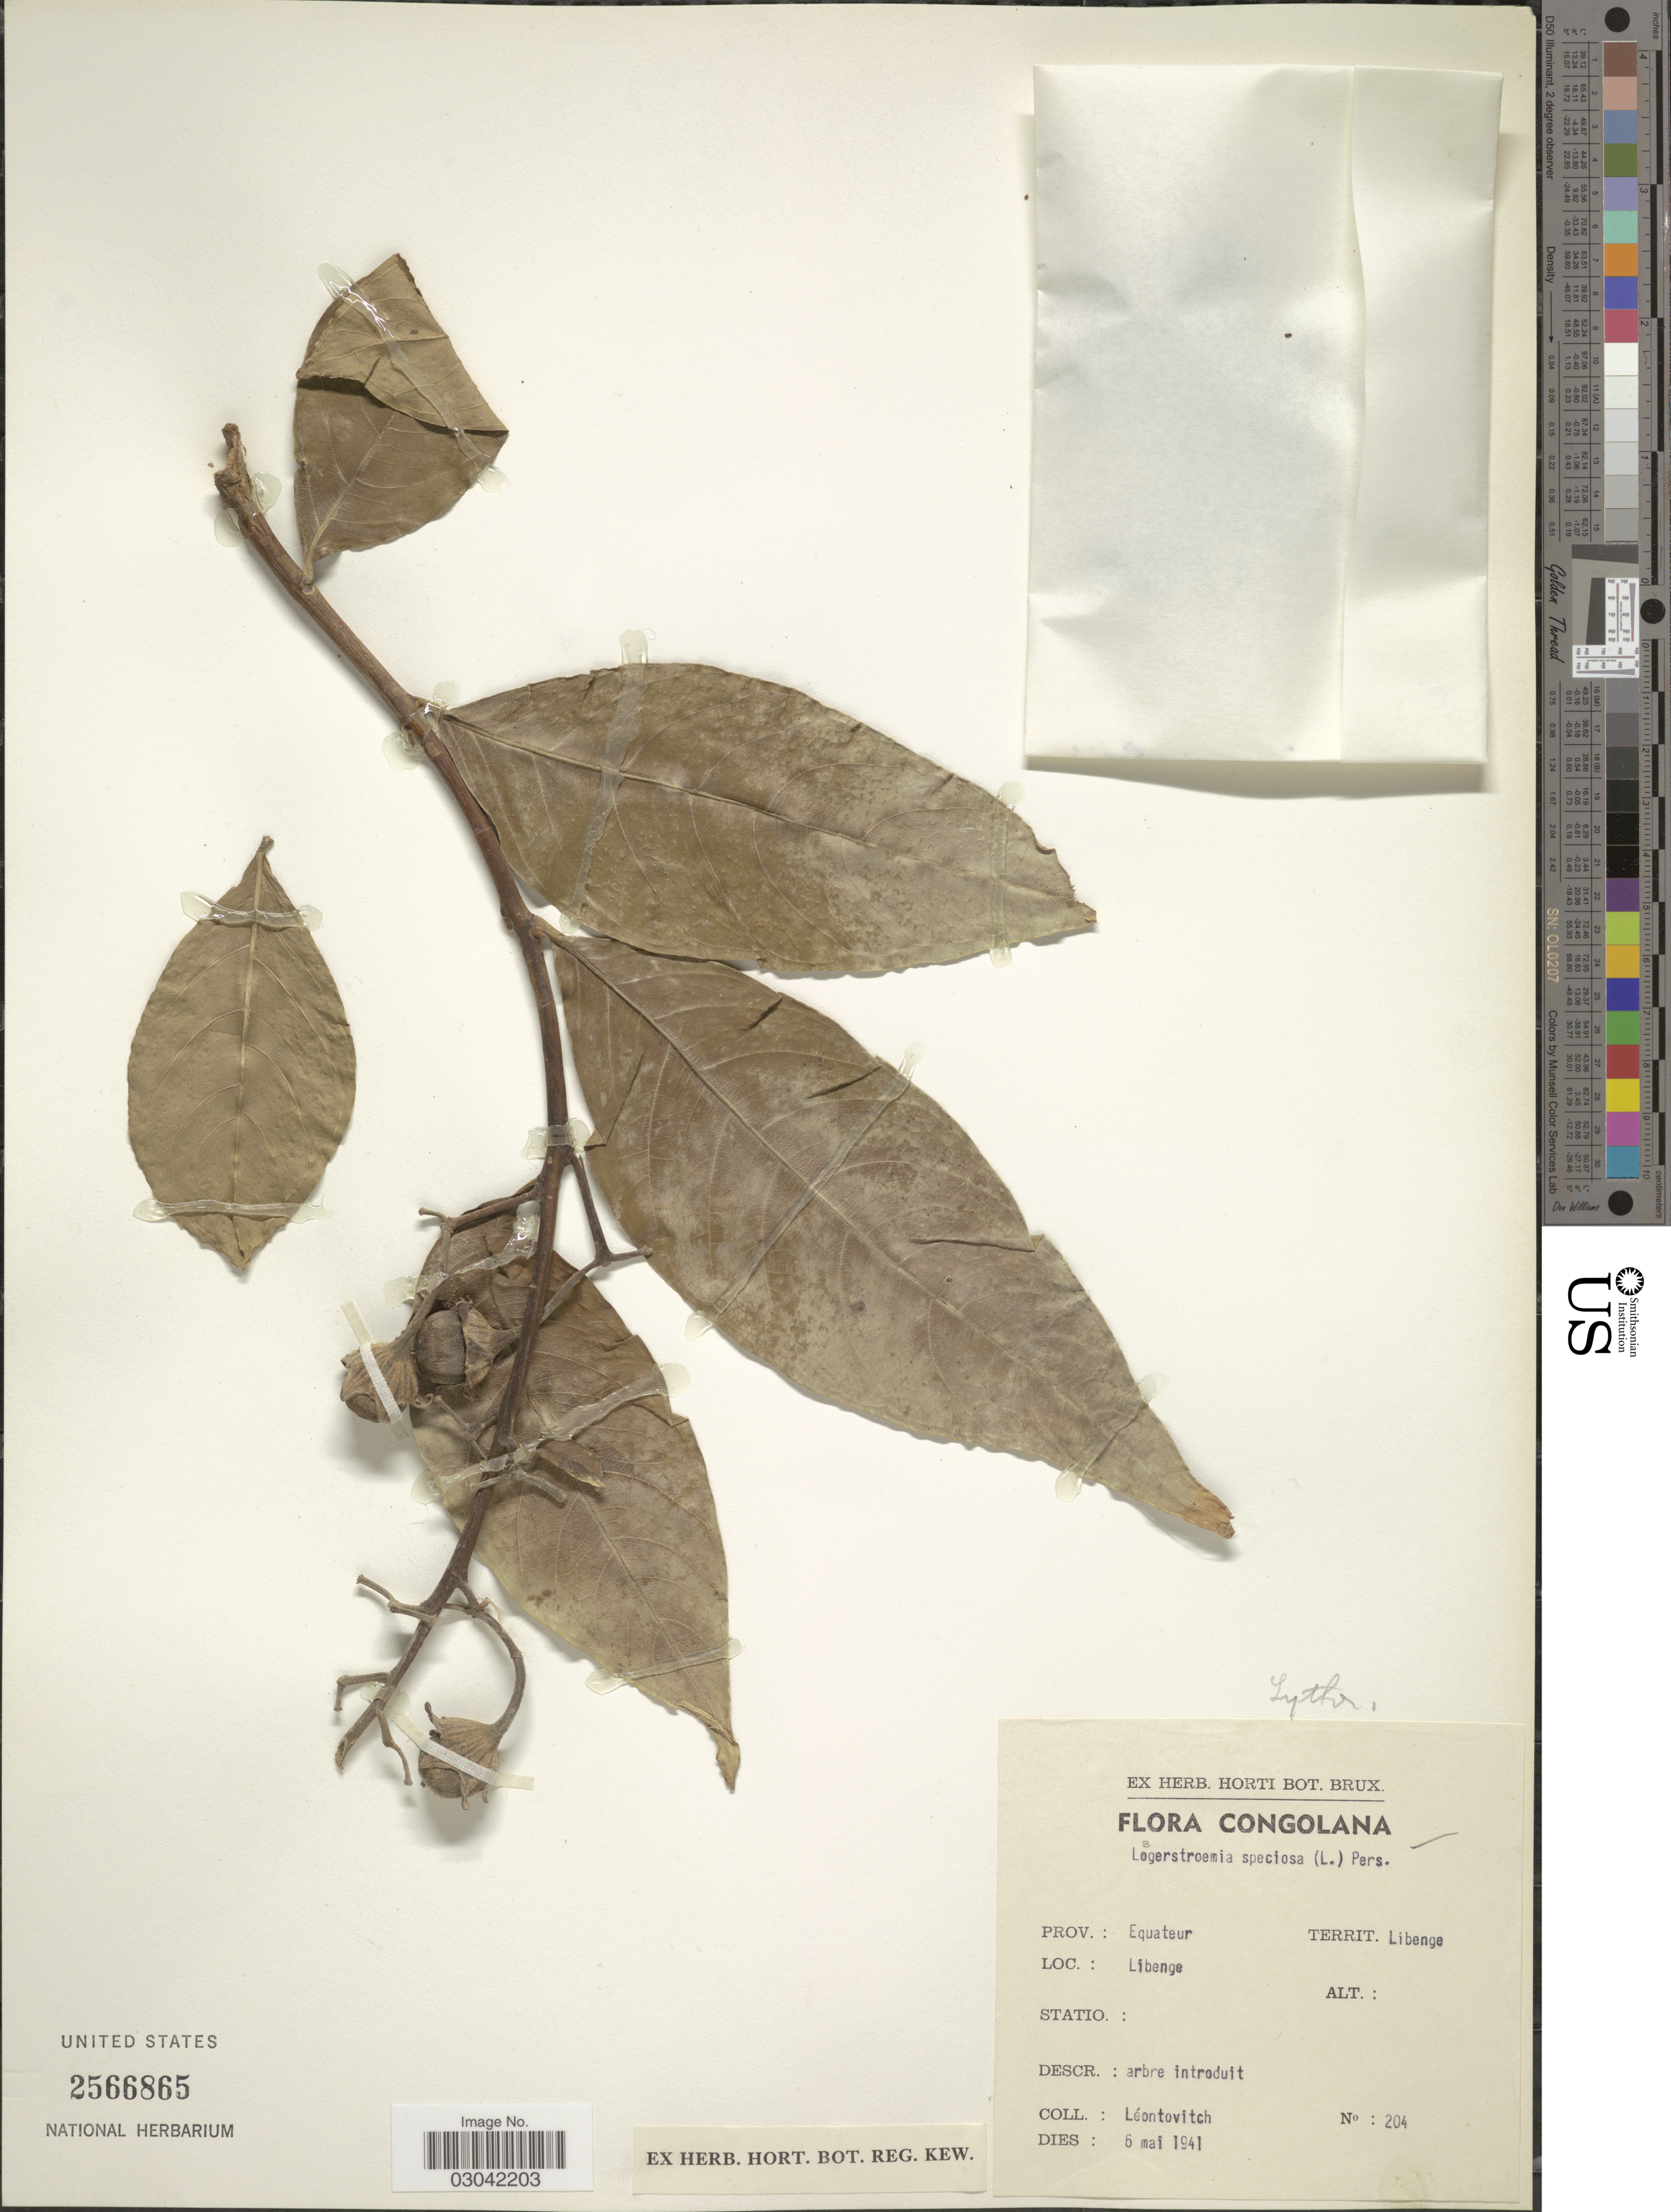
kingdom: Plantae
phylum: Tracheophyta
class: Magnoliopsida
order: Myrtales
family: Lythraceae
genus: Lagerstroemia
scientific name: Lagerstroemia speciosa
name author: (L.) Pers.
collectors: Léontovitch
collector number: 204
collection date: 1941-05-06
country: Congo, Democratic Republic of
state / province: Equateur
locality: Congolana. Territ. Libenge. Libenge.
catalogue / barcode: US 2566865